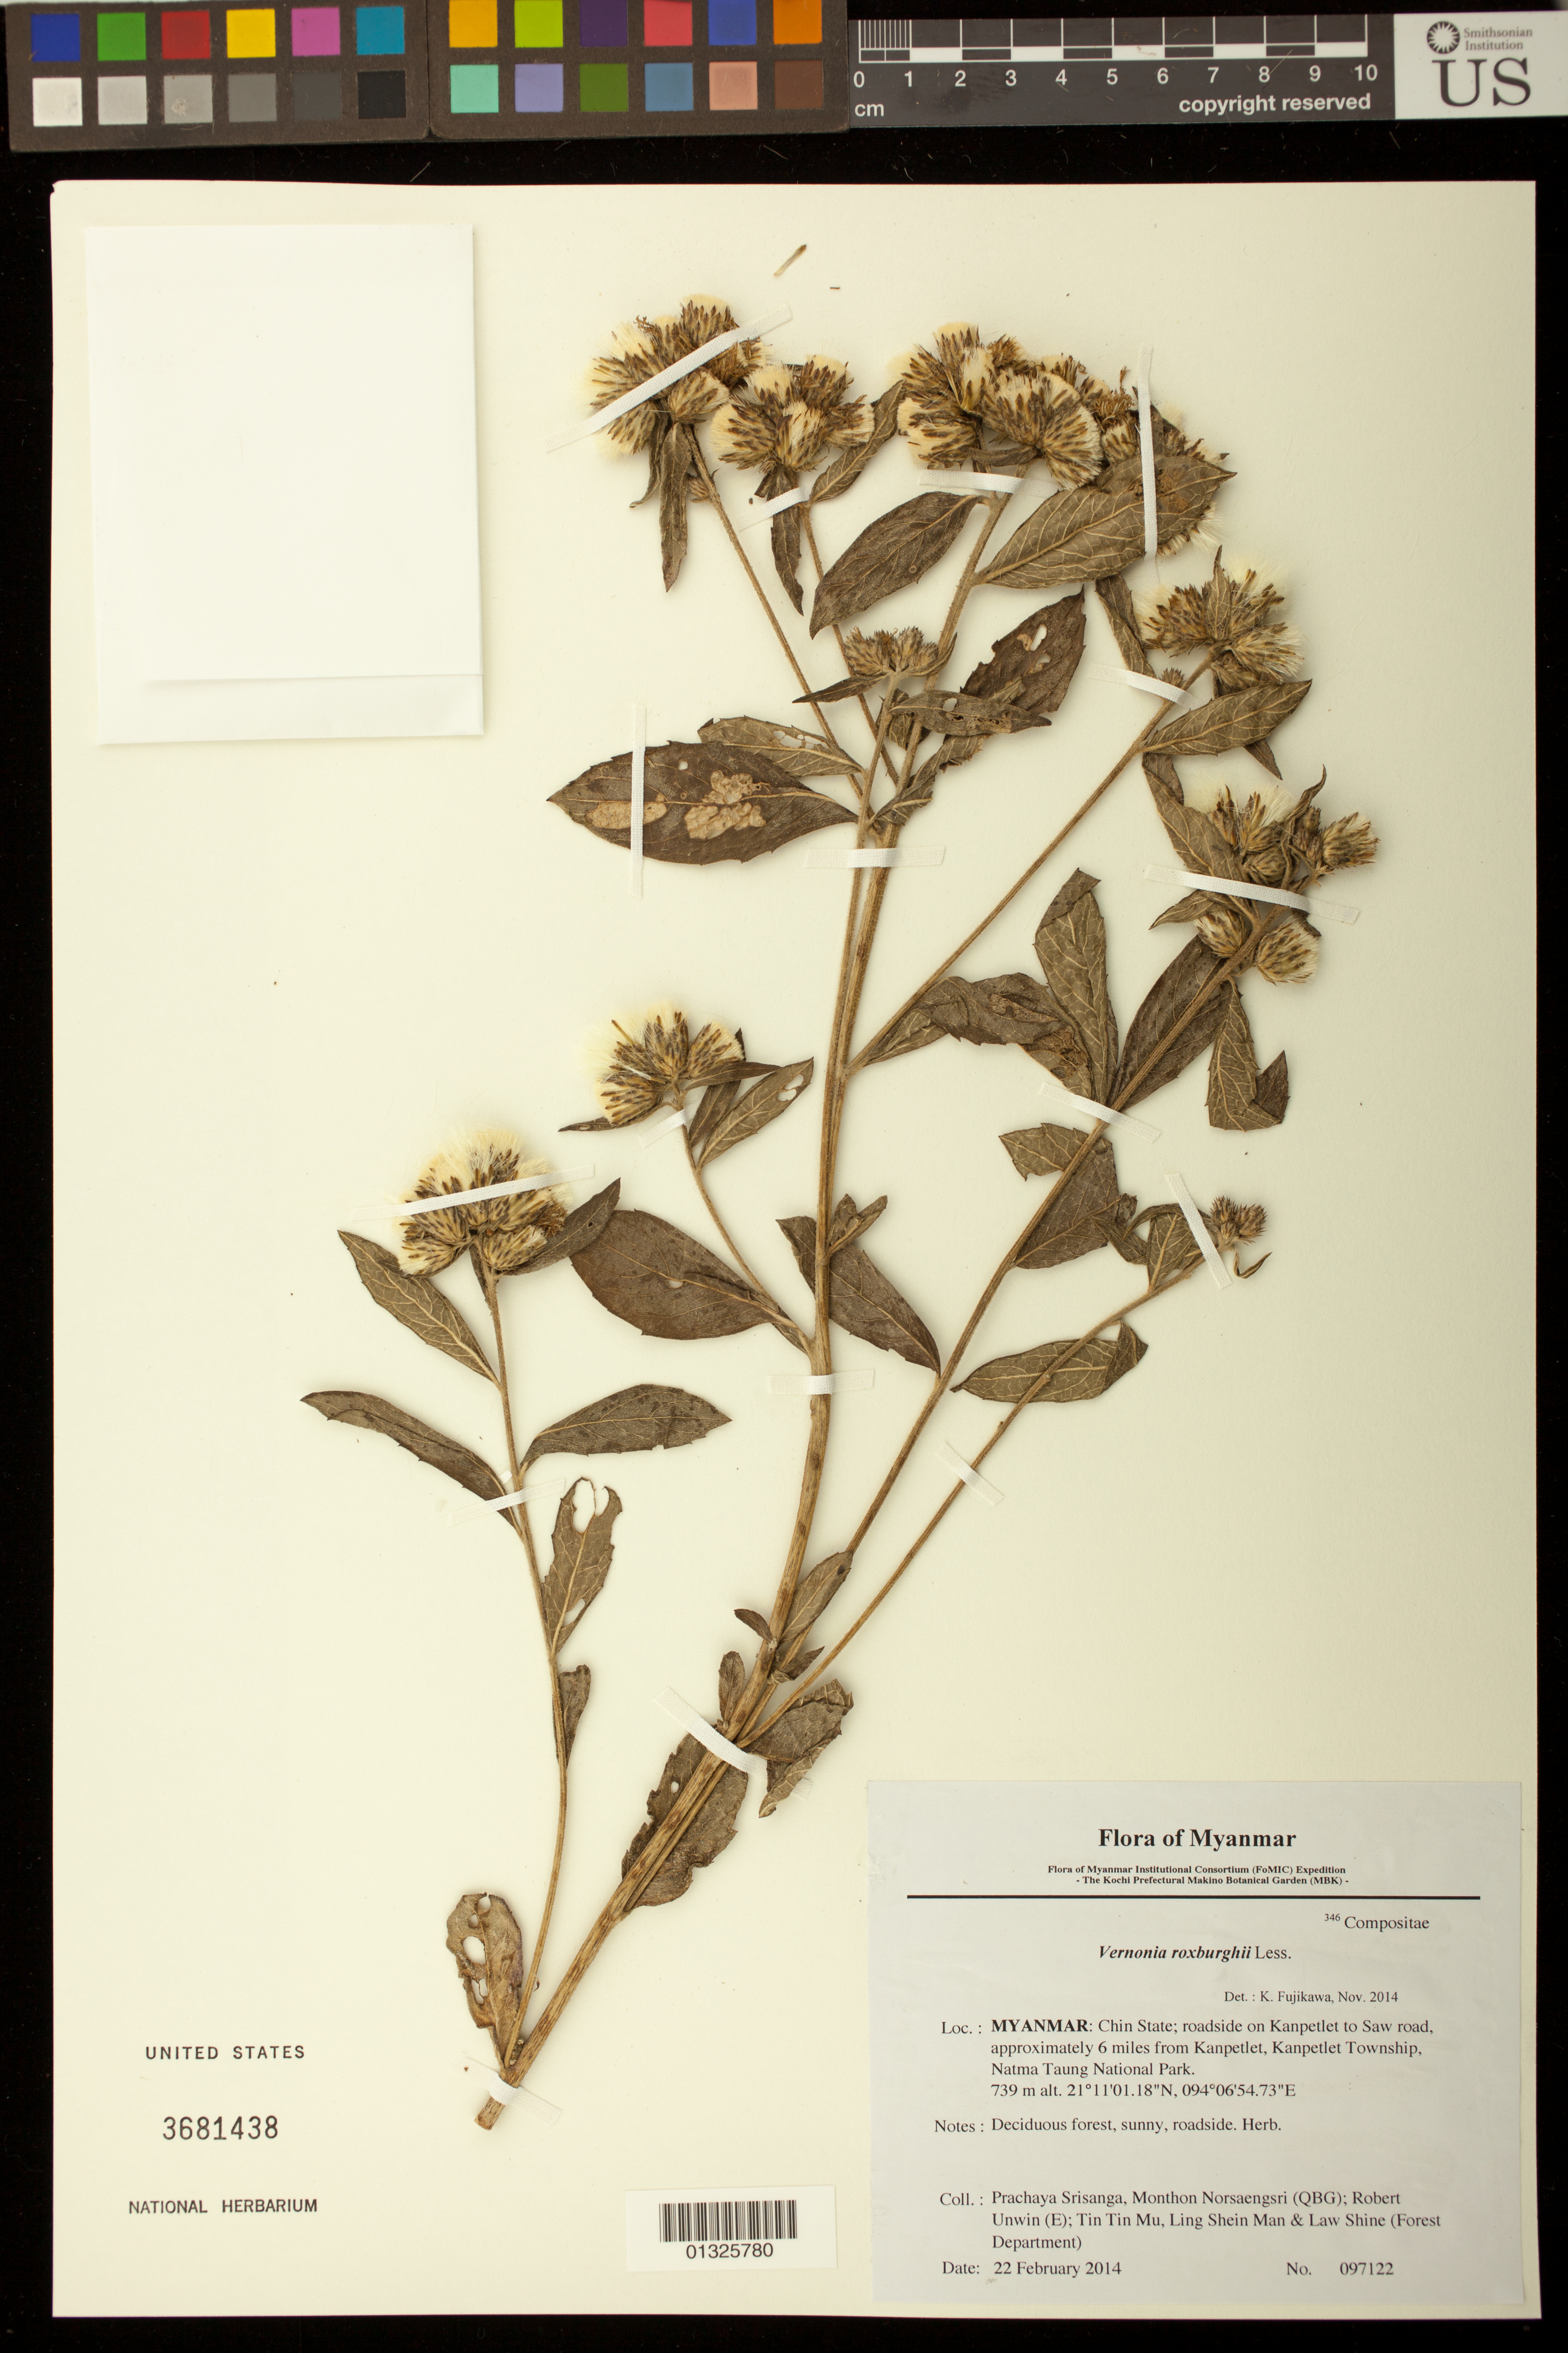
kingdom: Plantae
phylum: Tracheophyta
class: Magnoliopsida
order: Asterales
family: Asteraceae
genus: Acilepis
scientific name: Acilepis aspera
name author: (Buch.-Ham.) H. Rob.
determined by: Funk, Vicki A., (BOT), Smithsonian Institution - National Museum of Natural History (UNITED STATES)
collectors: P. Srisanga, M. Norsaengsri, R. Unwin, Tin Tin Mu, Ling Shein Man & L. Shine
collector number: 97122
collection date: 2014-02-22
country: Myanmar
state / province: Chin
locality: Roadside on Kanpetlet to Saw road, approximately 6 miles from Kanpetlet, Kanpetlet Township, Natma Taung National Park.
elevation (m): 739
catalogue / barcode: US 3681438